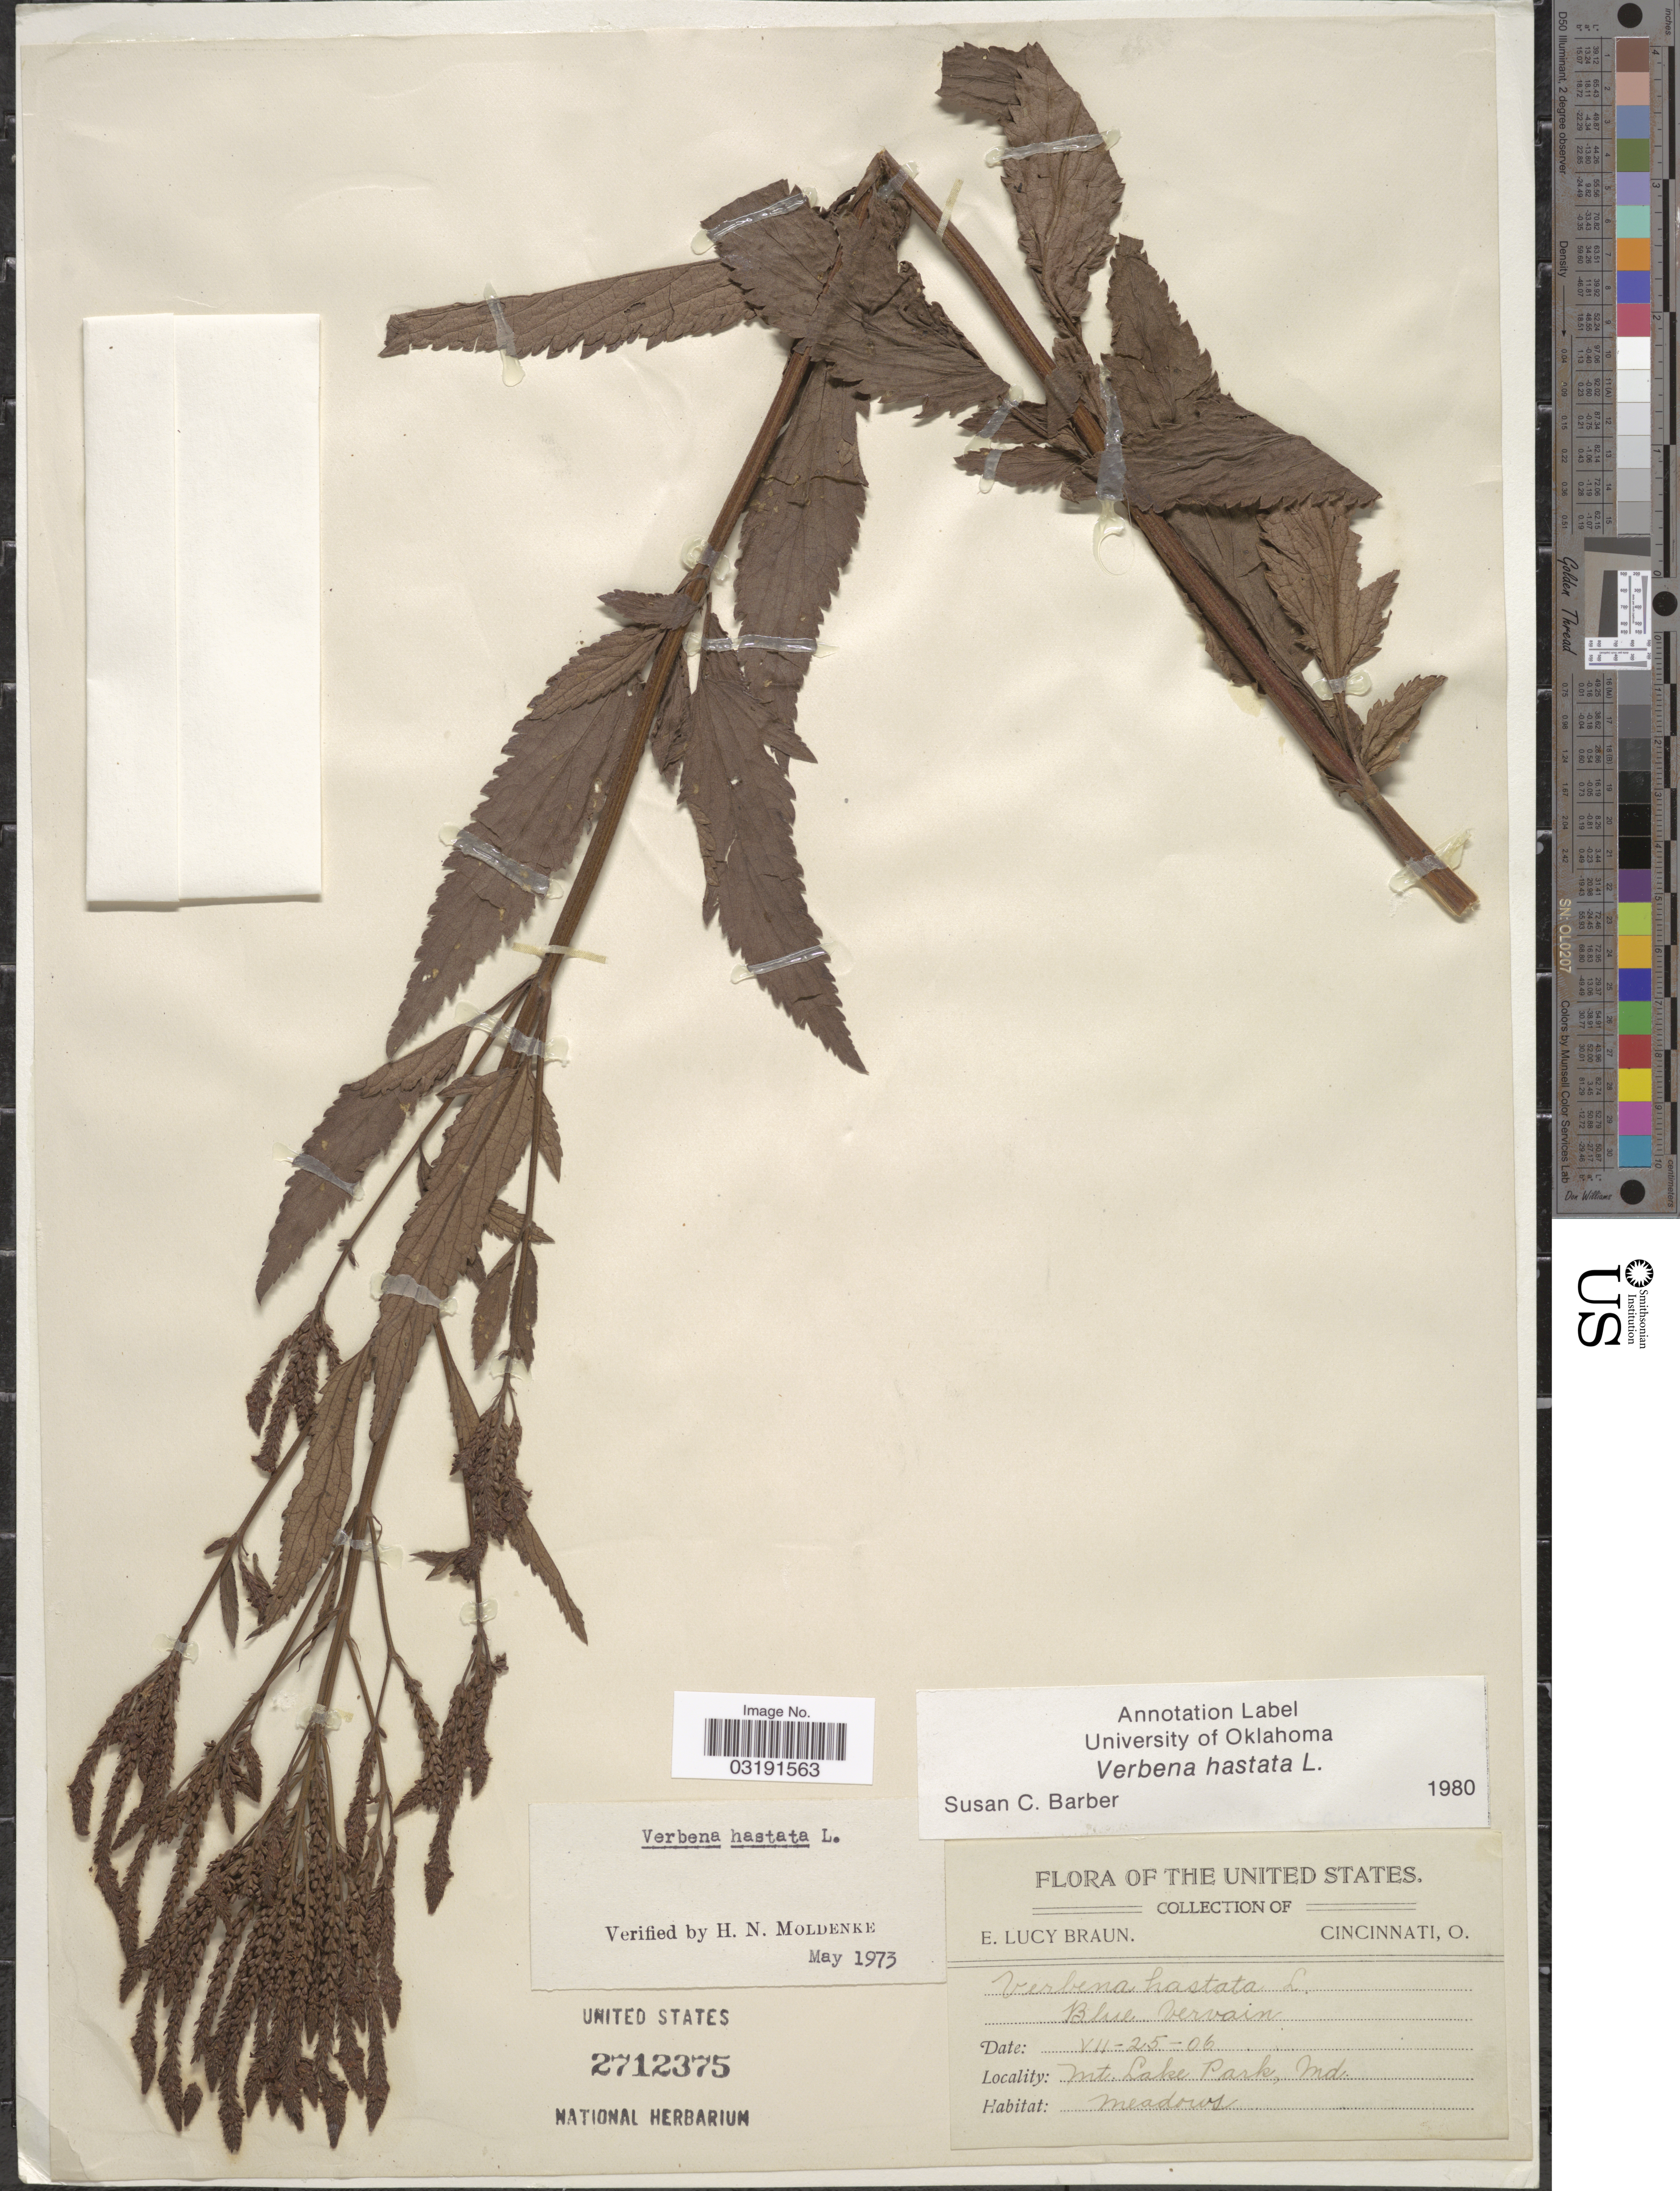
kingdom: Plantae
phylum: Tracheophyta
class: Magnoliopsida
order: Lamiales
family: Verbenaceae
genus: Verbena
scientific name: Verbena hastata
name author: L.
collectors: E. L. Braun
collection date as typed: Transcribed d/m/y: 25/7/6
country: United States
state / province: Maryland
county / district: Garrett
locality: Mt. Lake Park.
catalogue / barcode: US 2712375